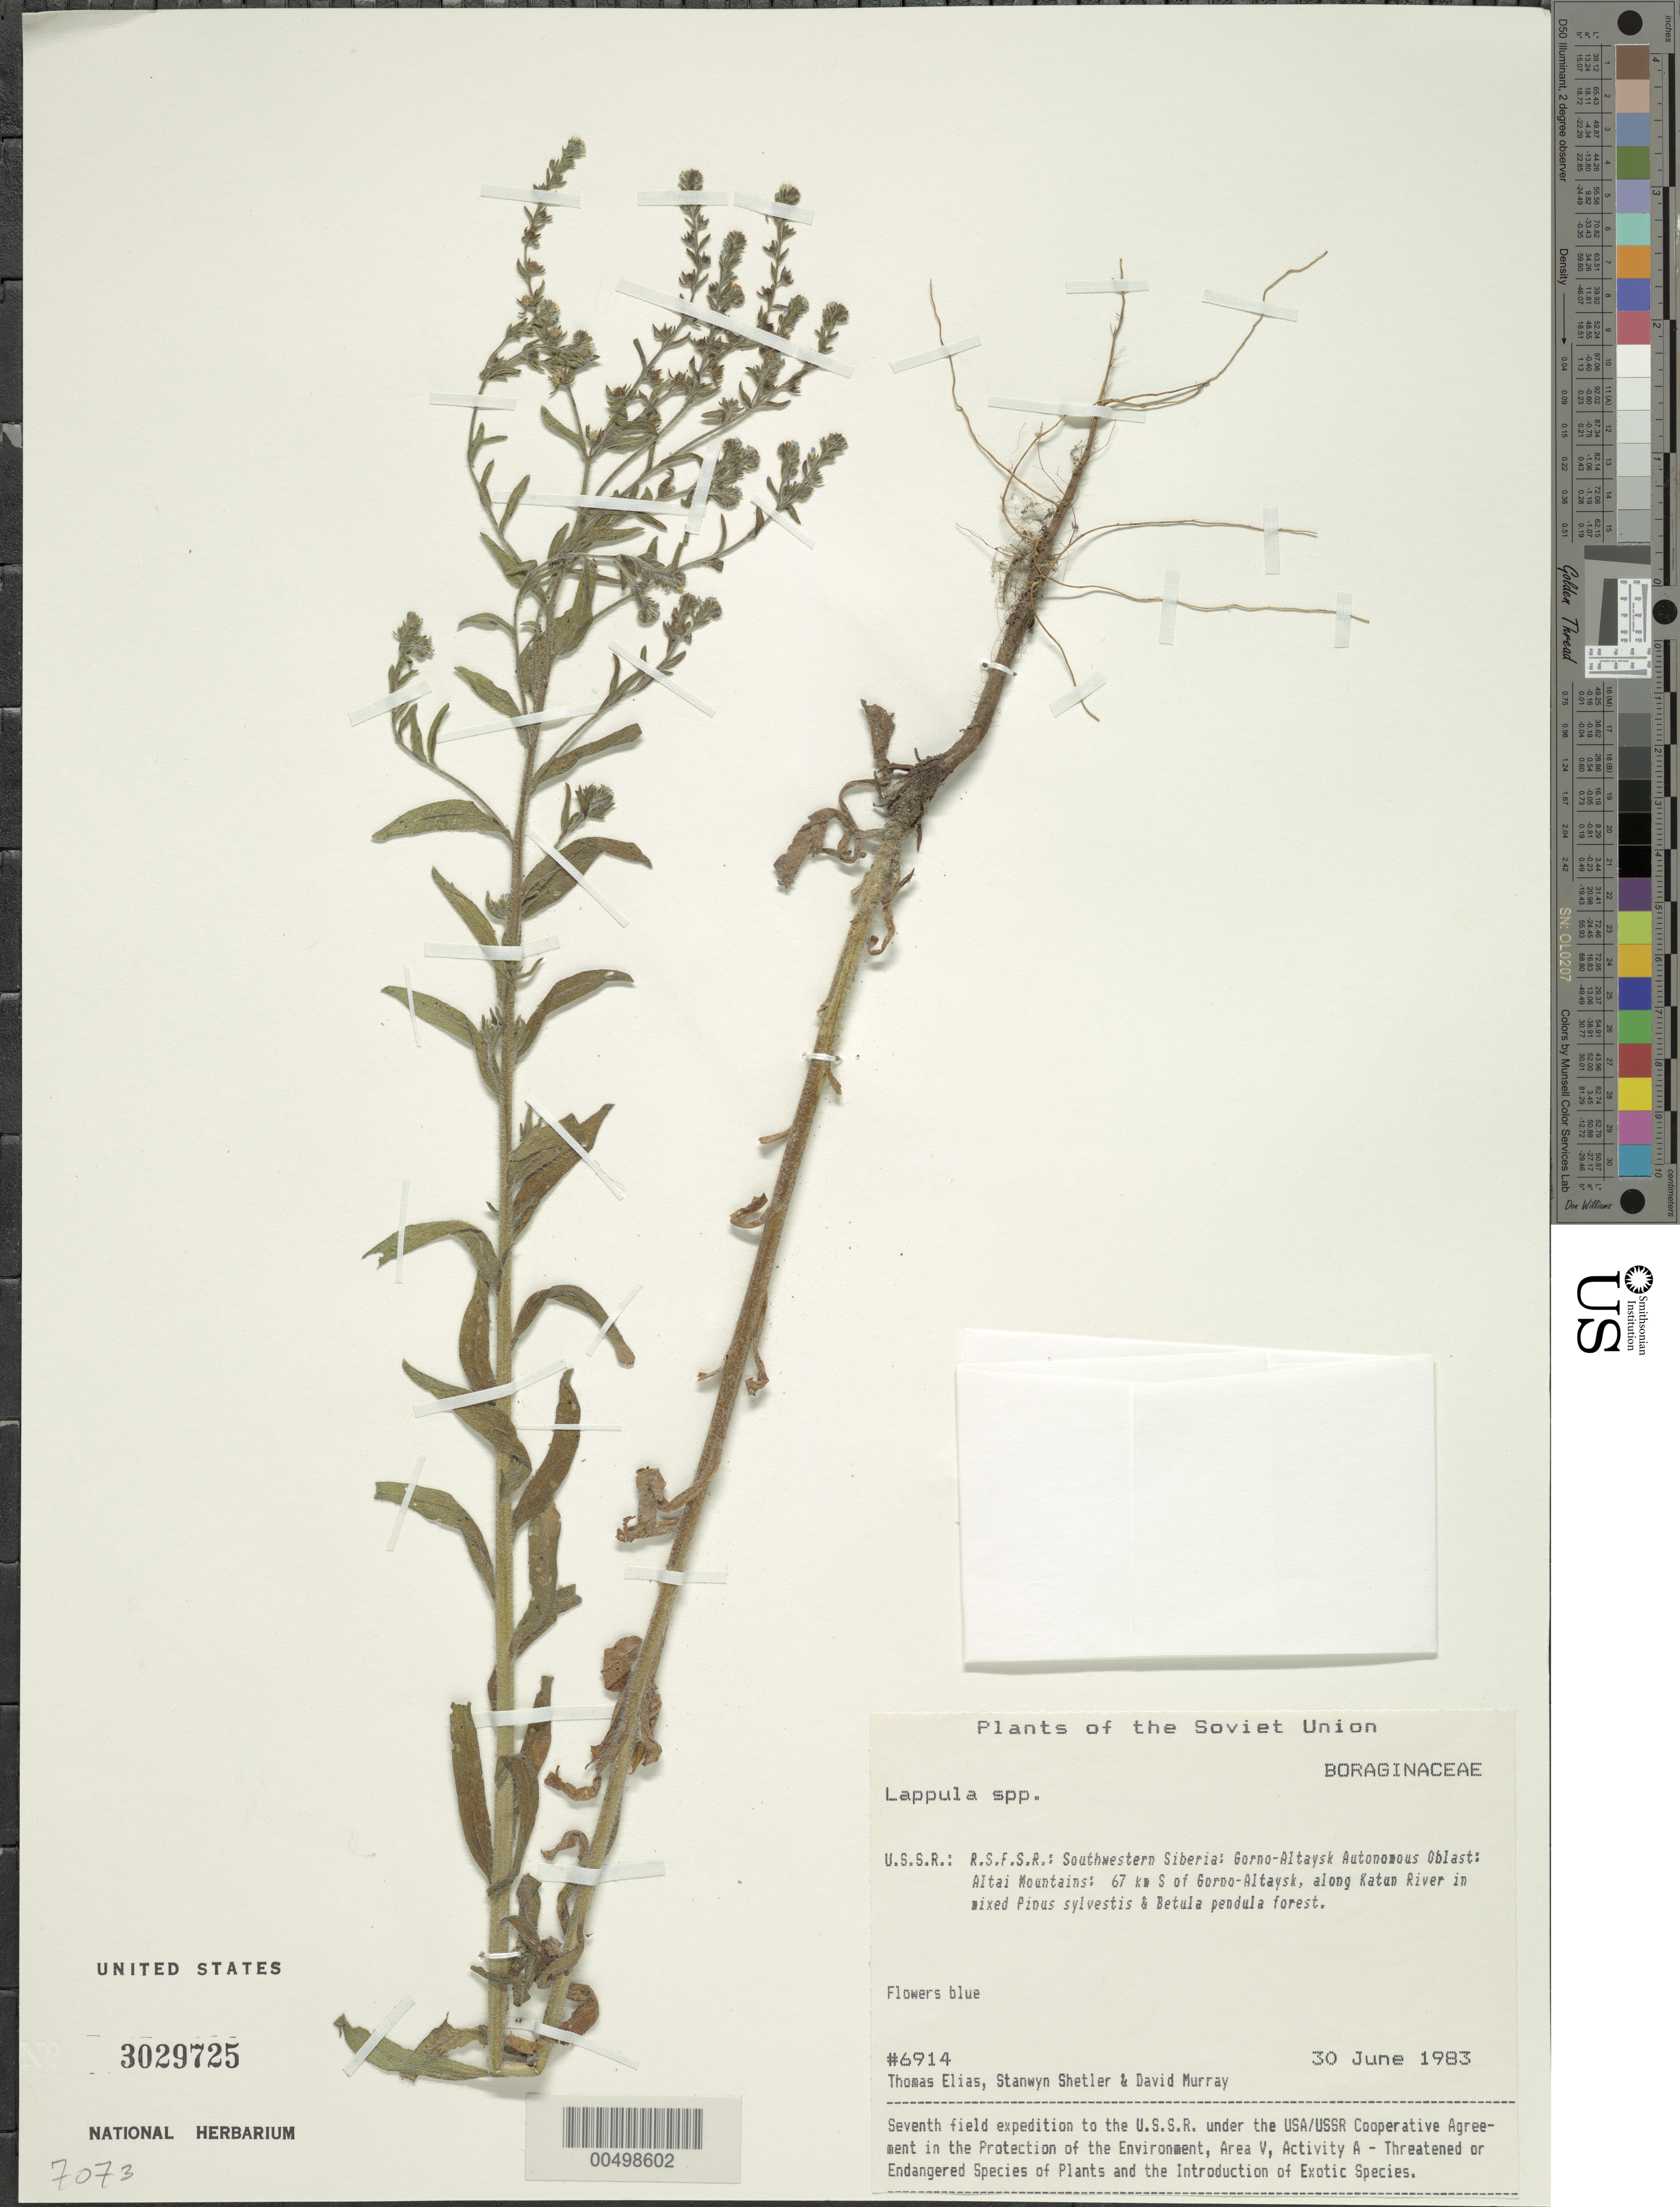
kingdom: Plantae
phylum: Tracheophyta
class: Magnoliopsida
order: Boraginales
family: Boraginaceae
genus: Lappula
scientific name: Lappula sp.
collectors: T. Elias, S. Shetler & D. F. Murray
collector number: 6914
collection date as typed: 30 Jun 1983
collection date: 1983-06-30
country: Russian Federation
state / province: Altai Republic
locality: Altai Mountains, 67 km S of Gorno-Altaysk, along Katun River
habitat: mixed Pinus sylvestris and Betula pendula forest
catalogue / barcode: US 3029725